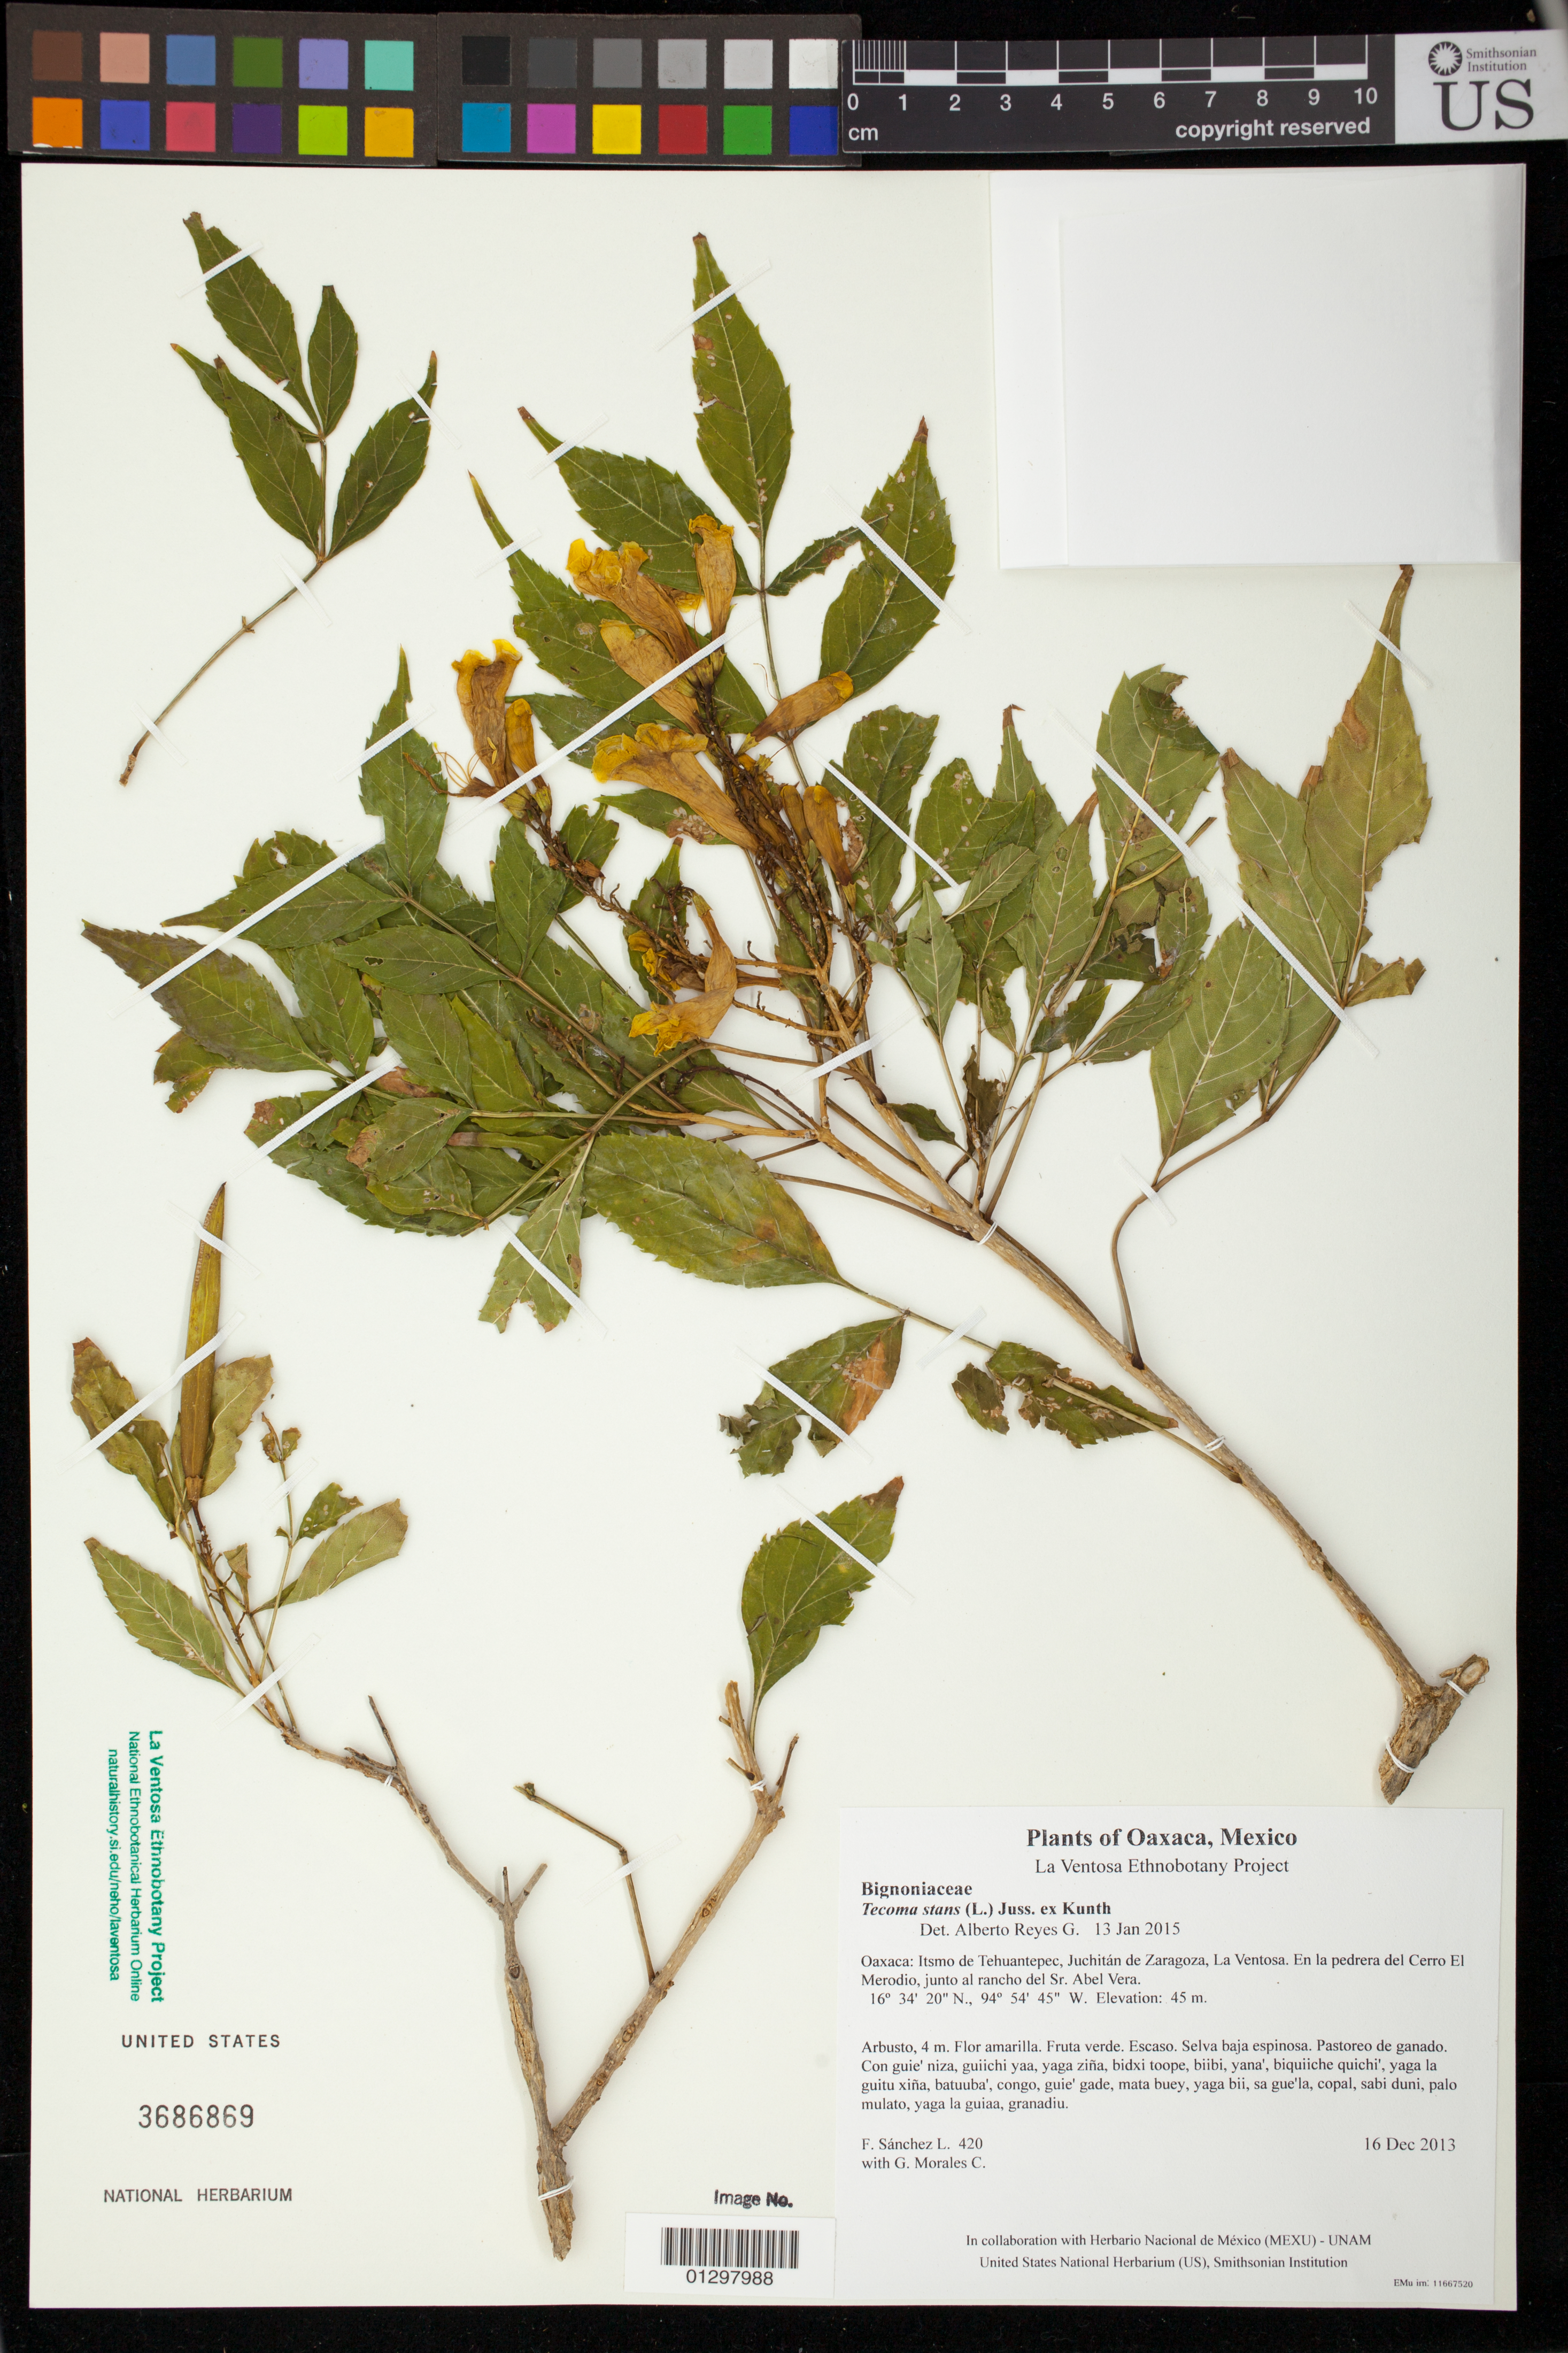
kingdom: Plantae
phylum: Tracheophyta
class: Magnoliopsida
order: Lamiales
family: Bignoniaceae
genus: Tecoma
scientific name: Tecoma stans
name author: (L.) Juss. ex Kunth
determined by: Reyes García, A.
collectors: F. Sánchez L. & G. Morales C.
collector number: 420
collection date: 2013-12-16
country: Mexico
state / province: Oaxaca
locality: Itsmo de Tehuantepec, Juchitán de Zaragoza, La Ventosa. En la pedrera del Cerro El Merodio, junto al rancho del Sr. Abel Vera.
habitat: Selva baja espinosa. Pastoreo de ganado.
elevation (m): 45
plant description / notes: JEBOT, MEXU, SERO, US; Yaga bandaga. 4 m. Guie' naguchi. Cuaananaxhi naga'. Huaxie'.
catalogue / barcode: US 3686869